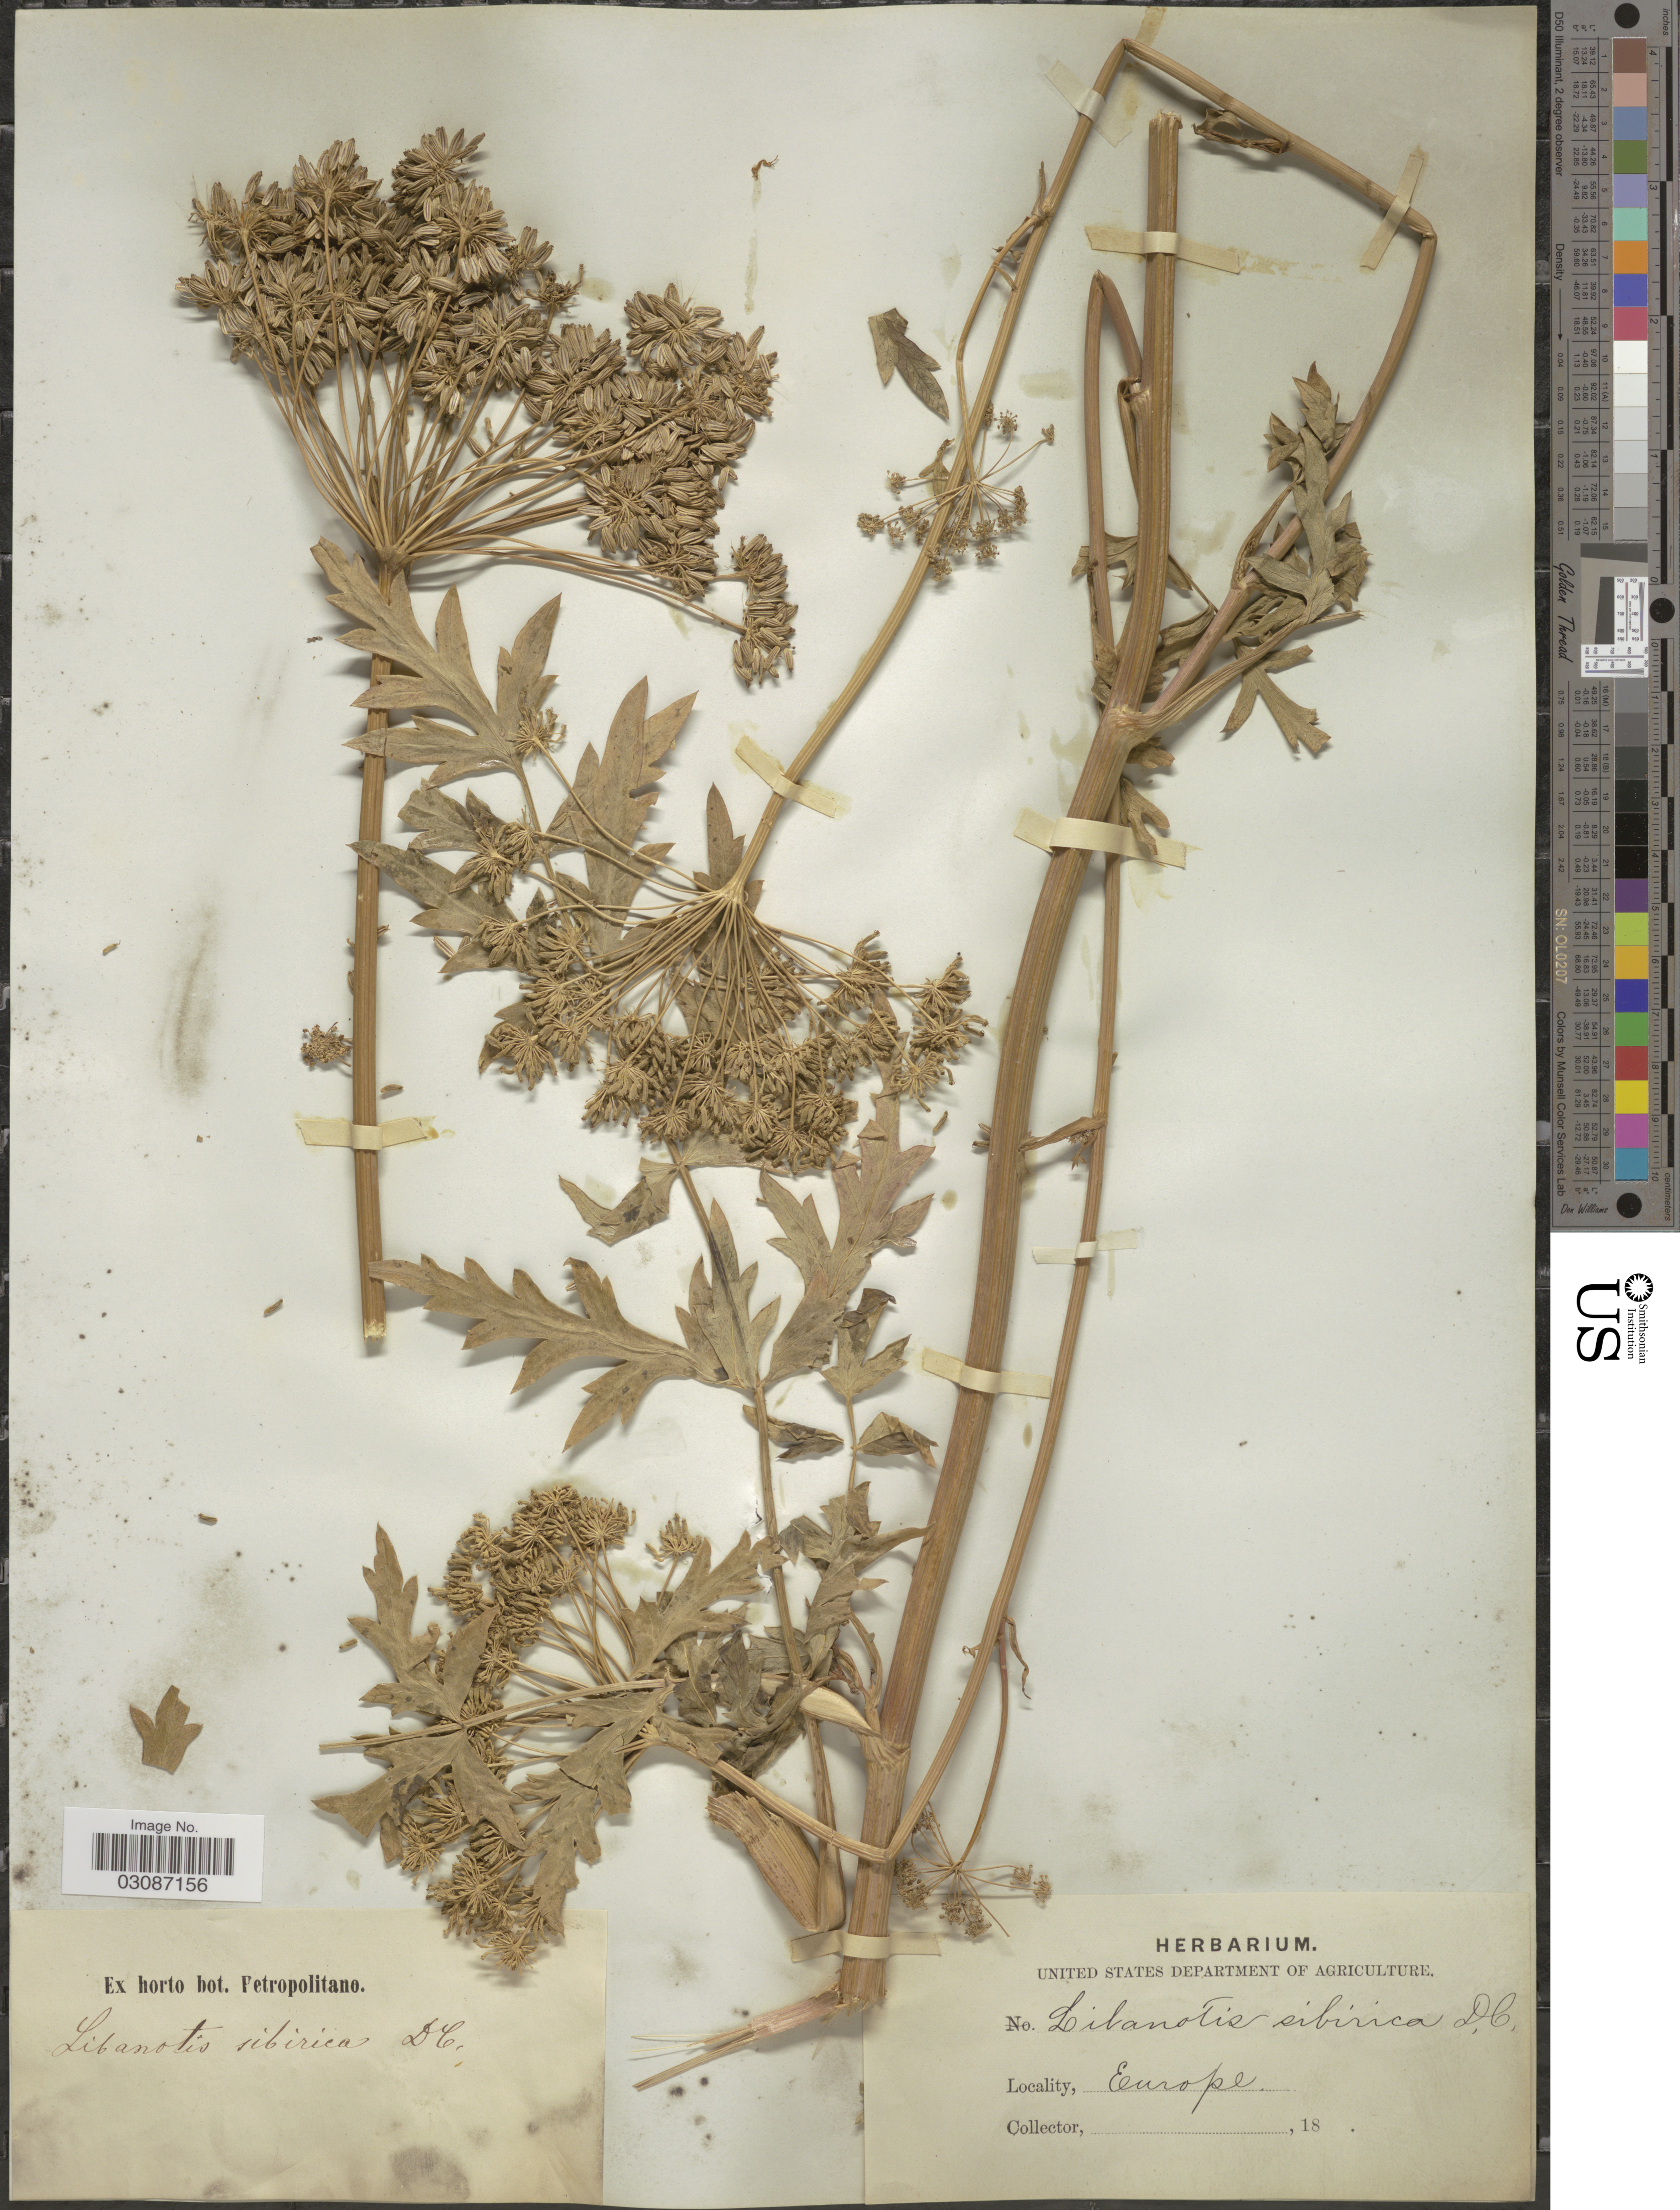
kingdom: Plantae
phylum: Tracheophyta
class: Magnoliopsida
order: Apiales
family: Apiaceae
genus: Seseli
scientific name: Seseli sibiricum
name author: (L.) Garcke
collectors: ex Horto Bot. Petropolitano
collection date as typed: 18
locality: Europe.